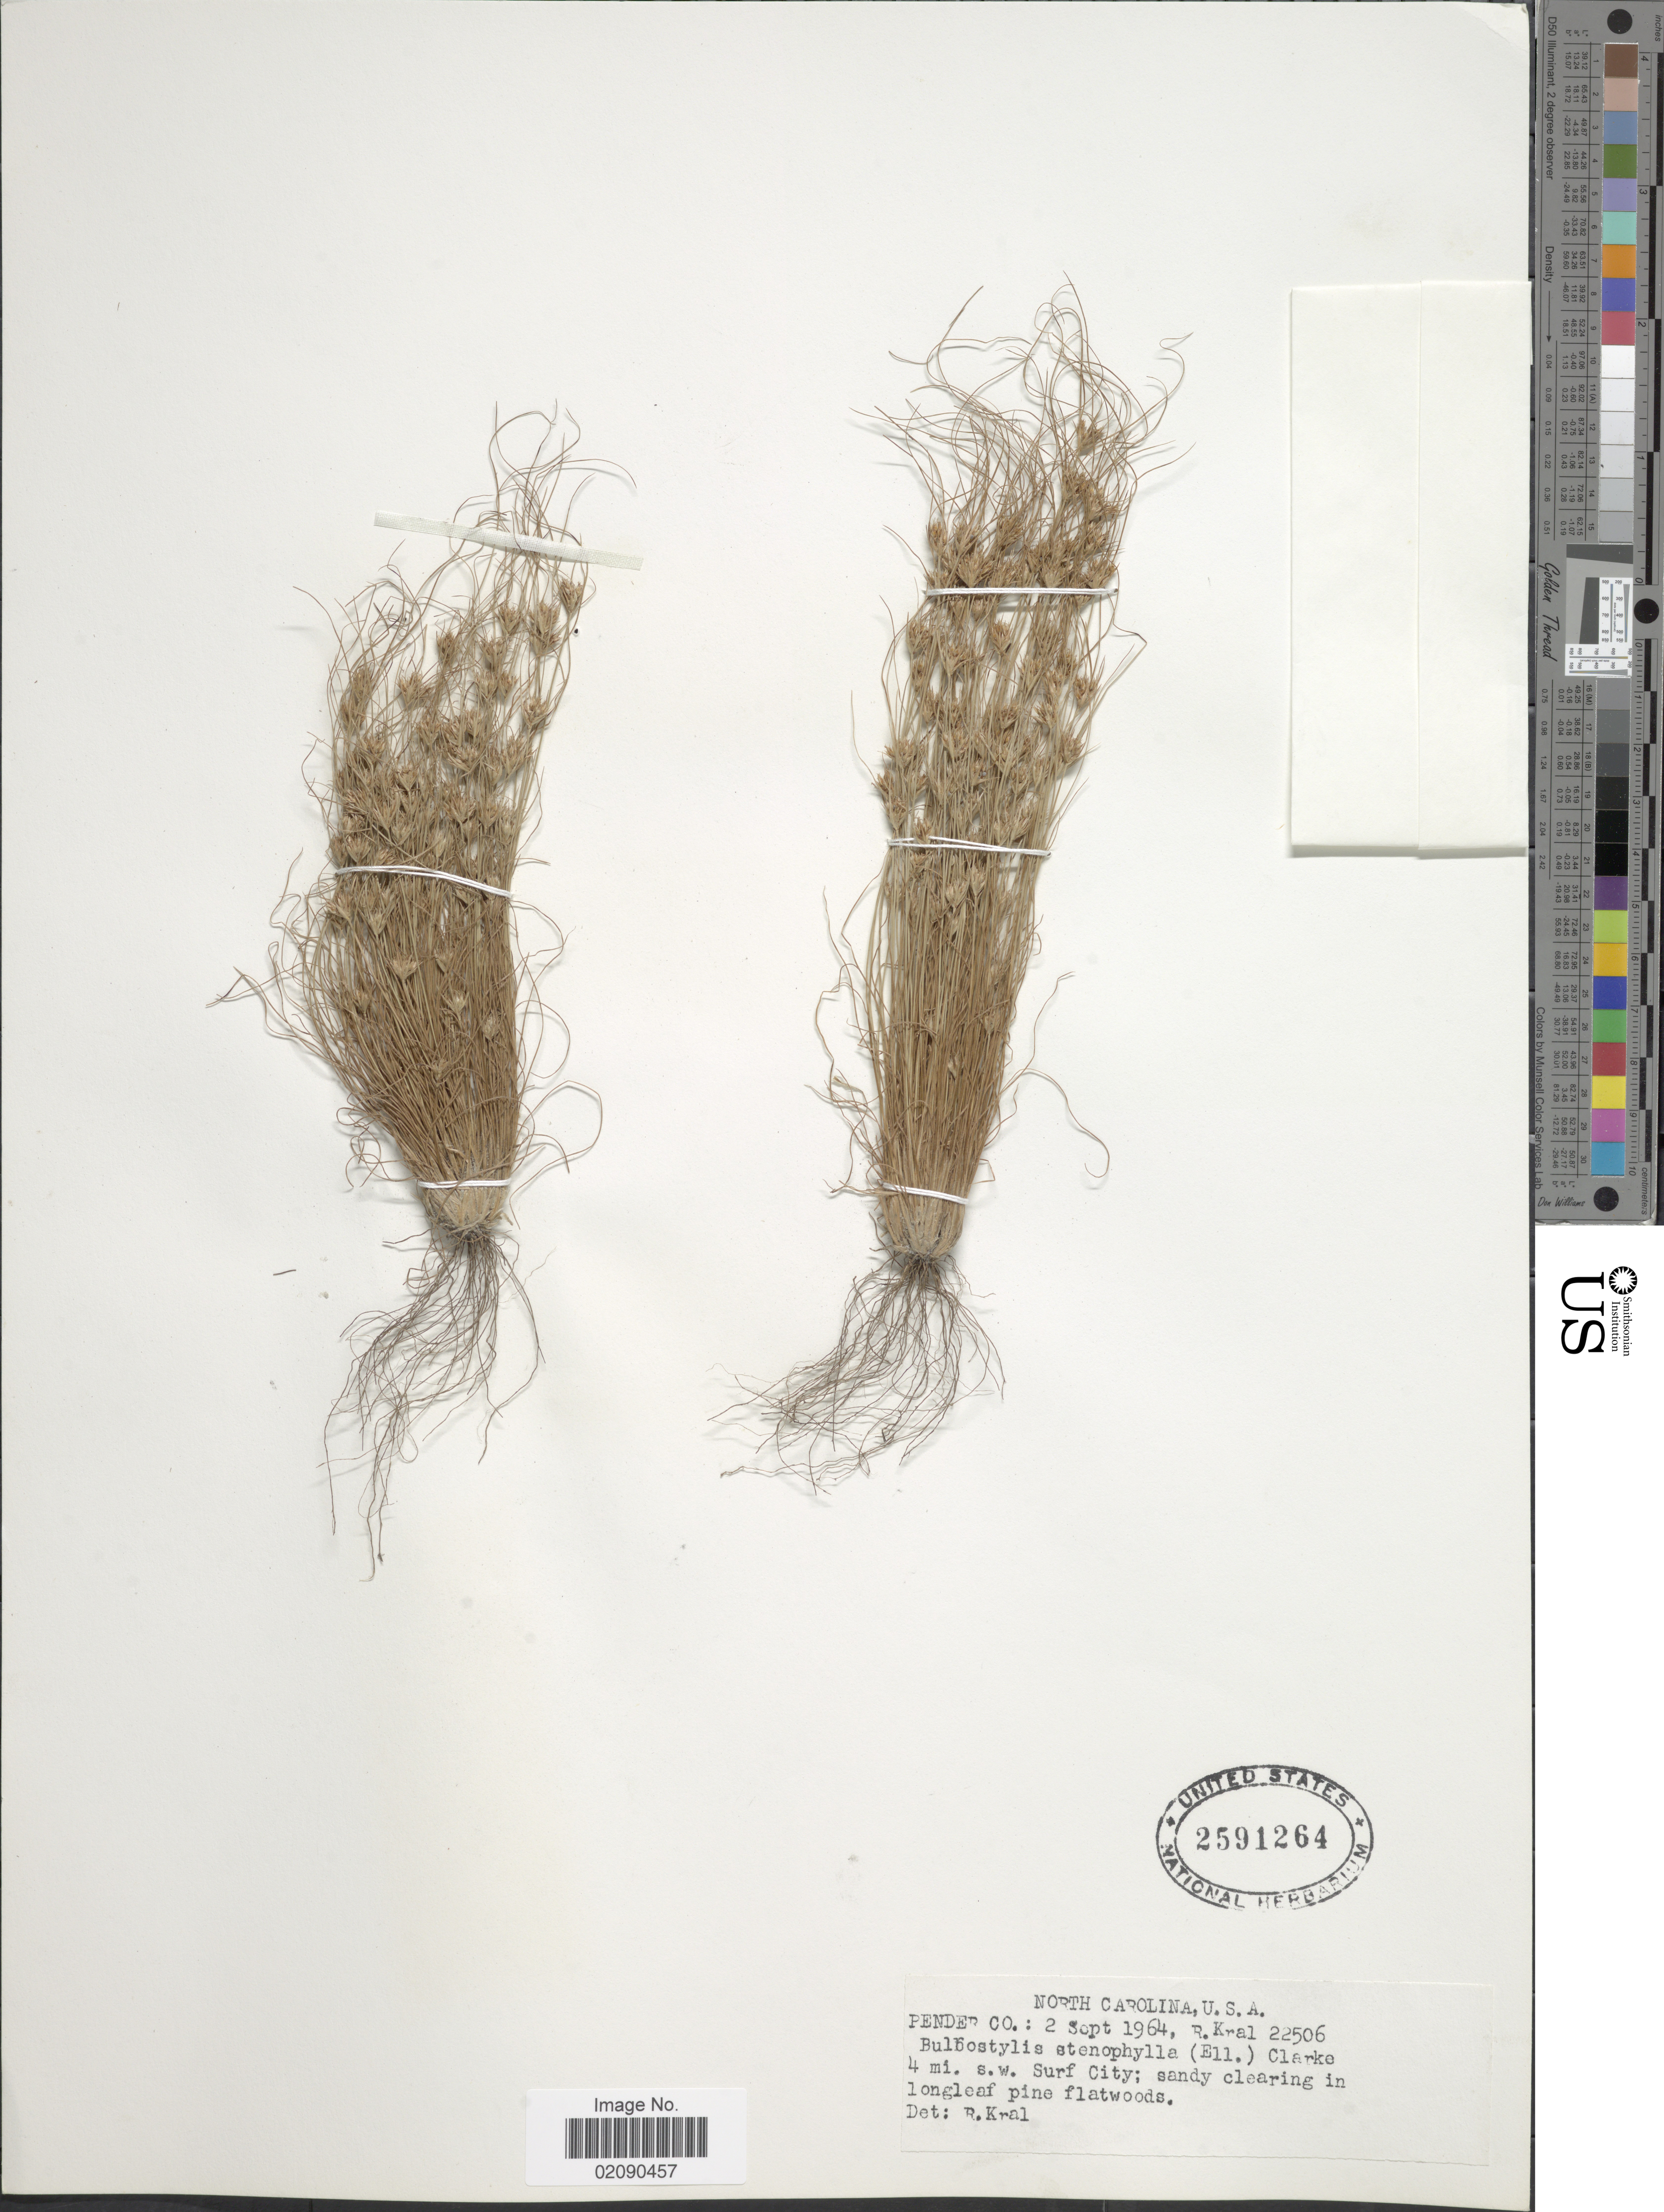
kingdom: Plantae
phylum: Tracheophyta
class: Liliopsida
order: Poales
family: Cyperaceae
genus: Bulbostylis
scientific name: Bulbostylis stenophylla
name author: (Elliott) C.B. Clarke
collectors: R. Kral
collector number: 22506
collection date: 1964-09-02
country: United States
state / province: North Carolina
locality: Pender Co; 4 mi s.w. Surf City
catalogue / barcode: US 2591264